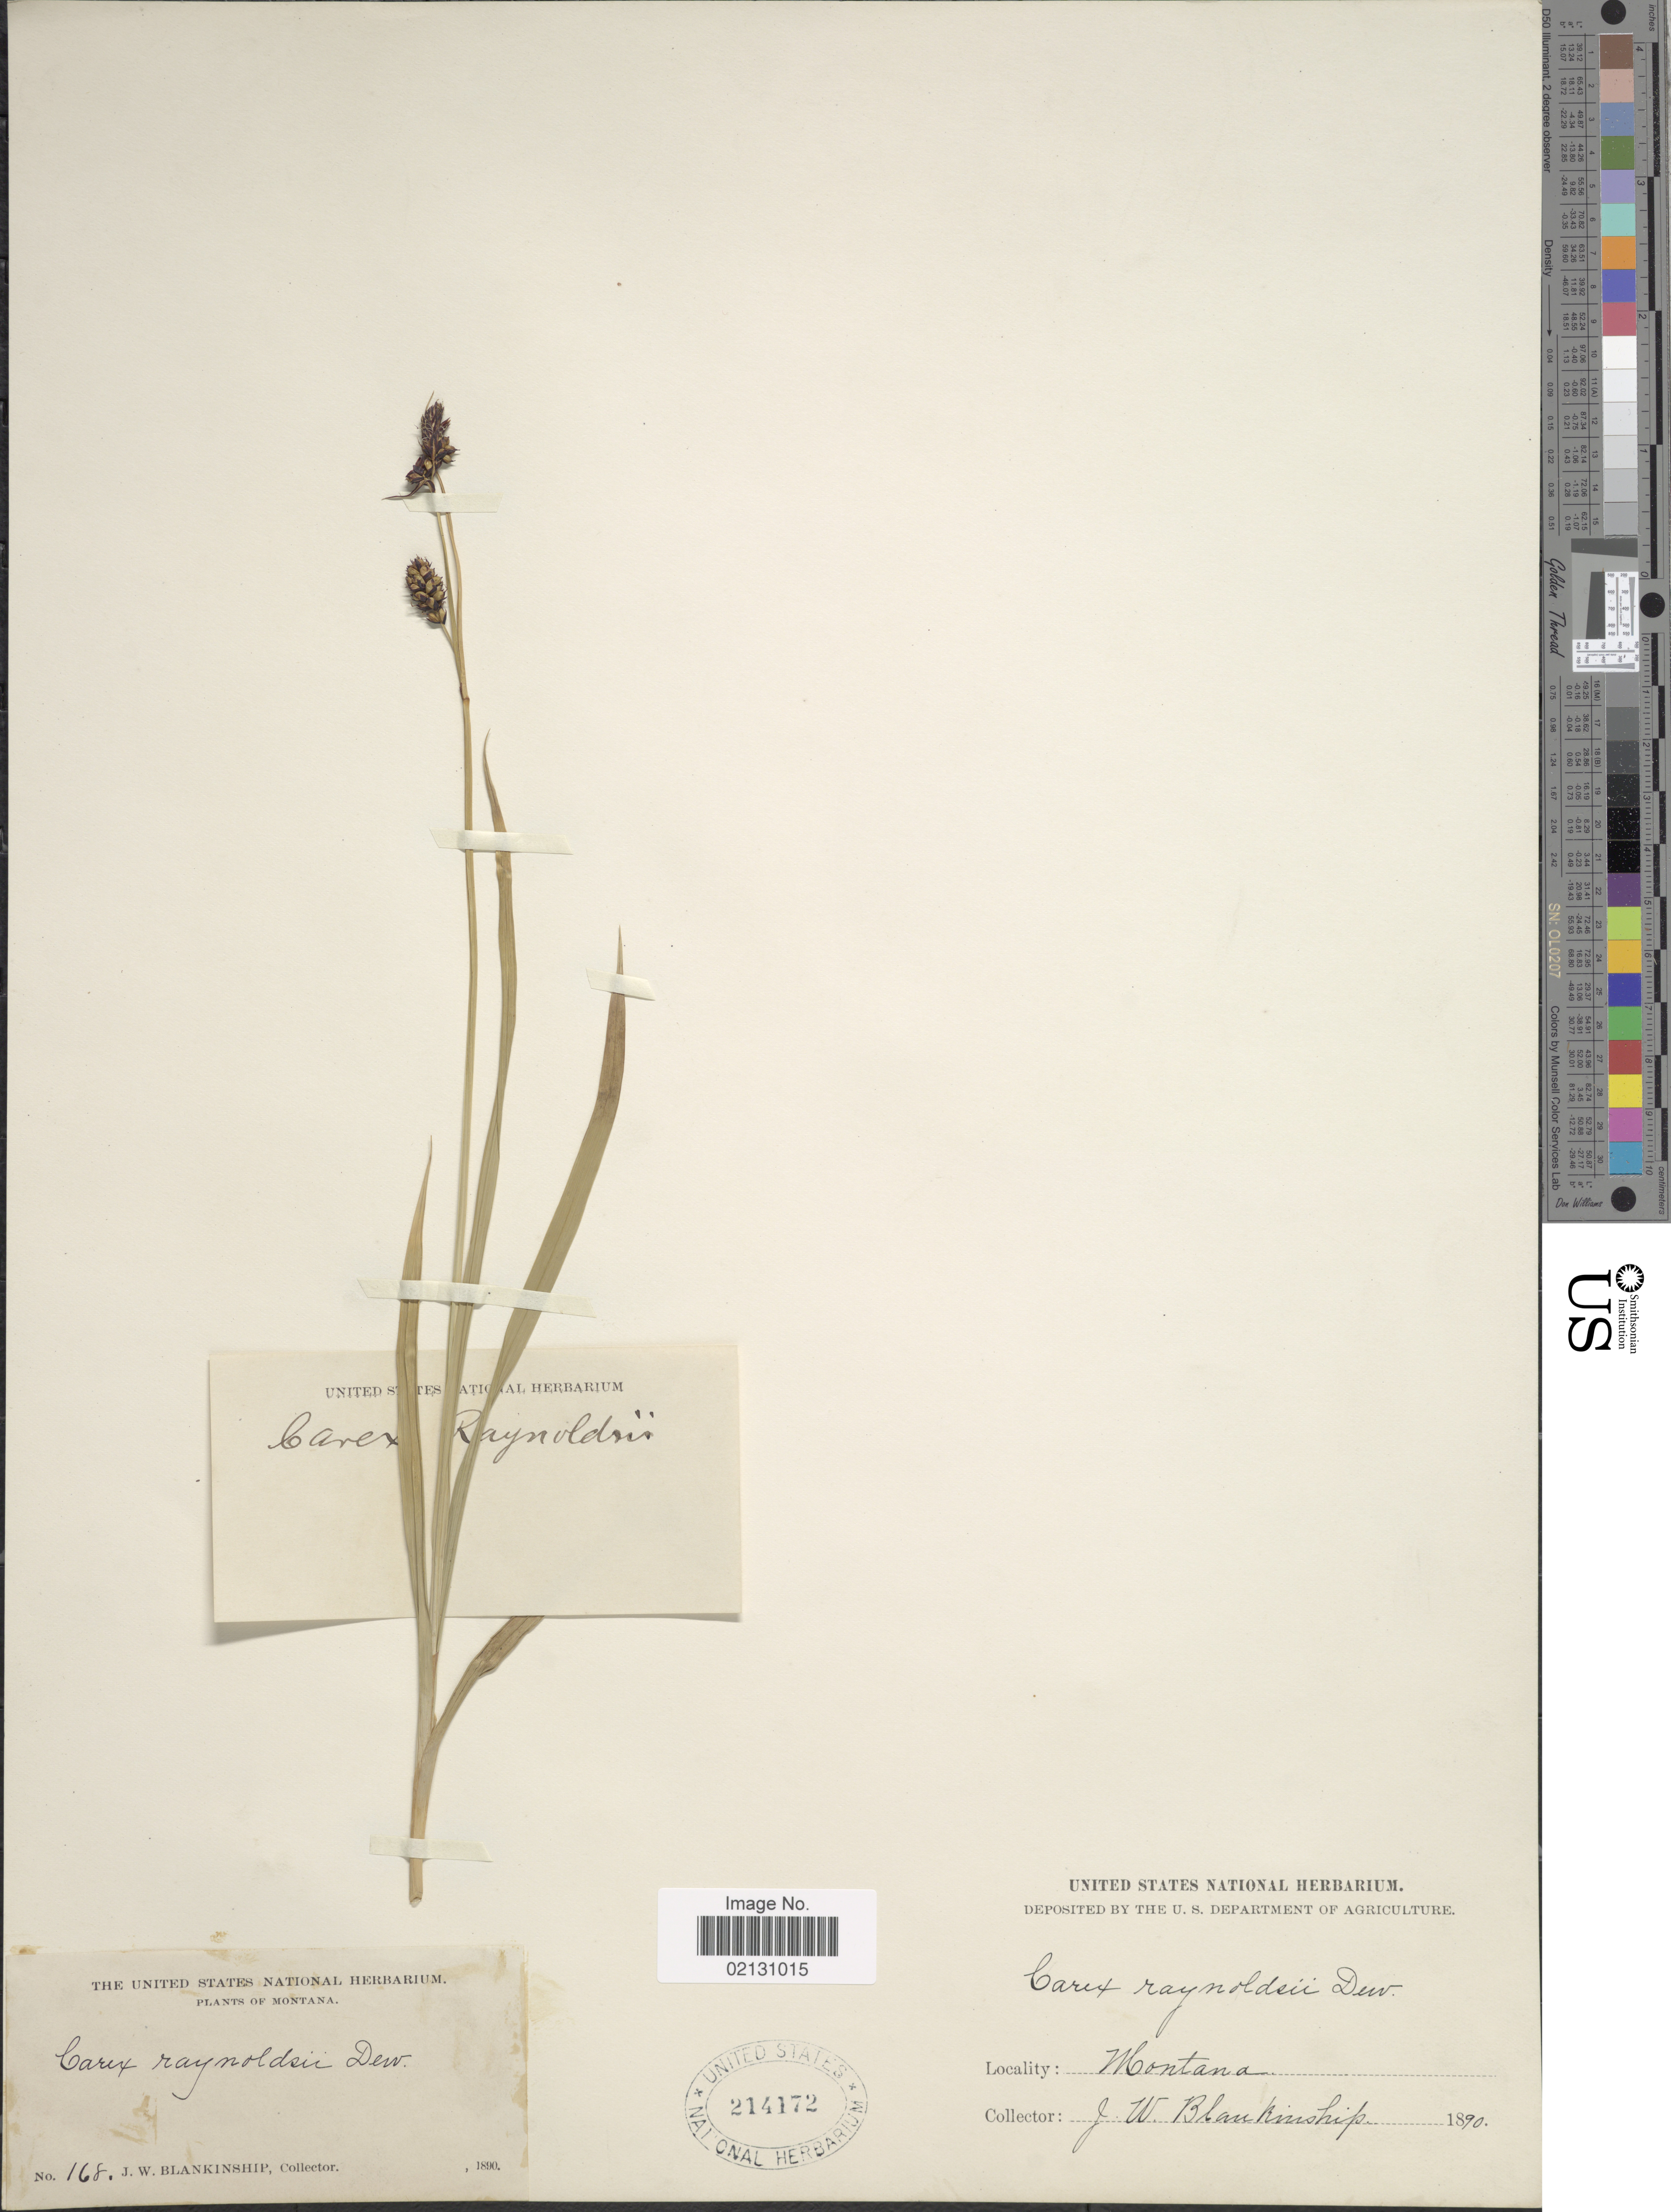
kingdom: Plantae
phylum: Tracheophyta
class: Liliopsida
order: Poales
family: Cyperaceae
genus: Carex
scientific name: Carex raynoldsii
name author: Dewey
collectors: J. W. Blankinship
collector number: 168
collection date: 1890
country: United States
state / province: Montana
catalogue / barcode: US 214172